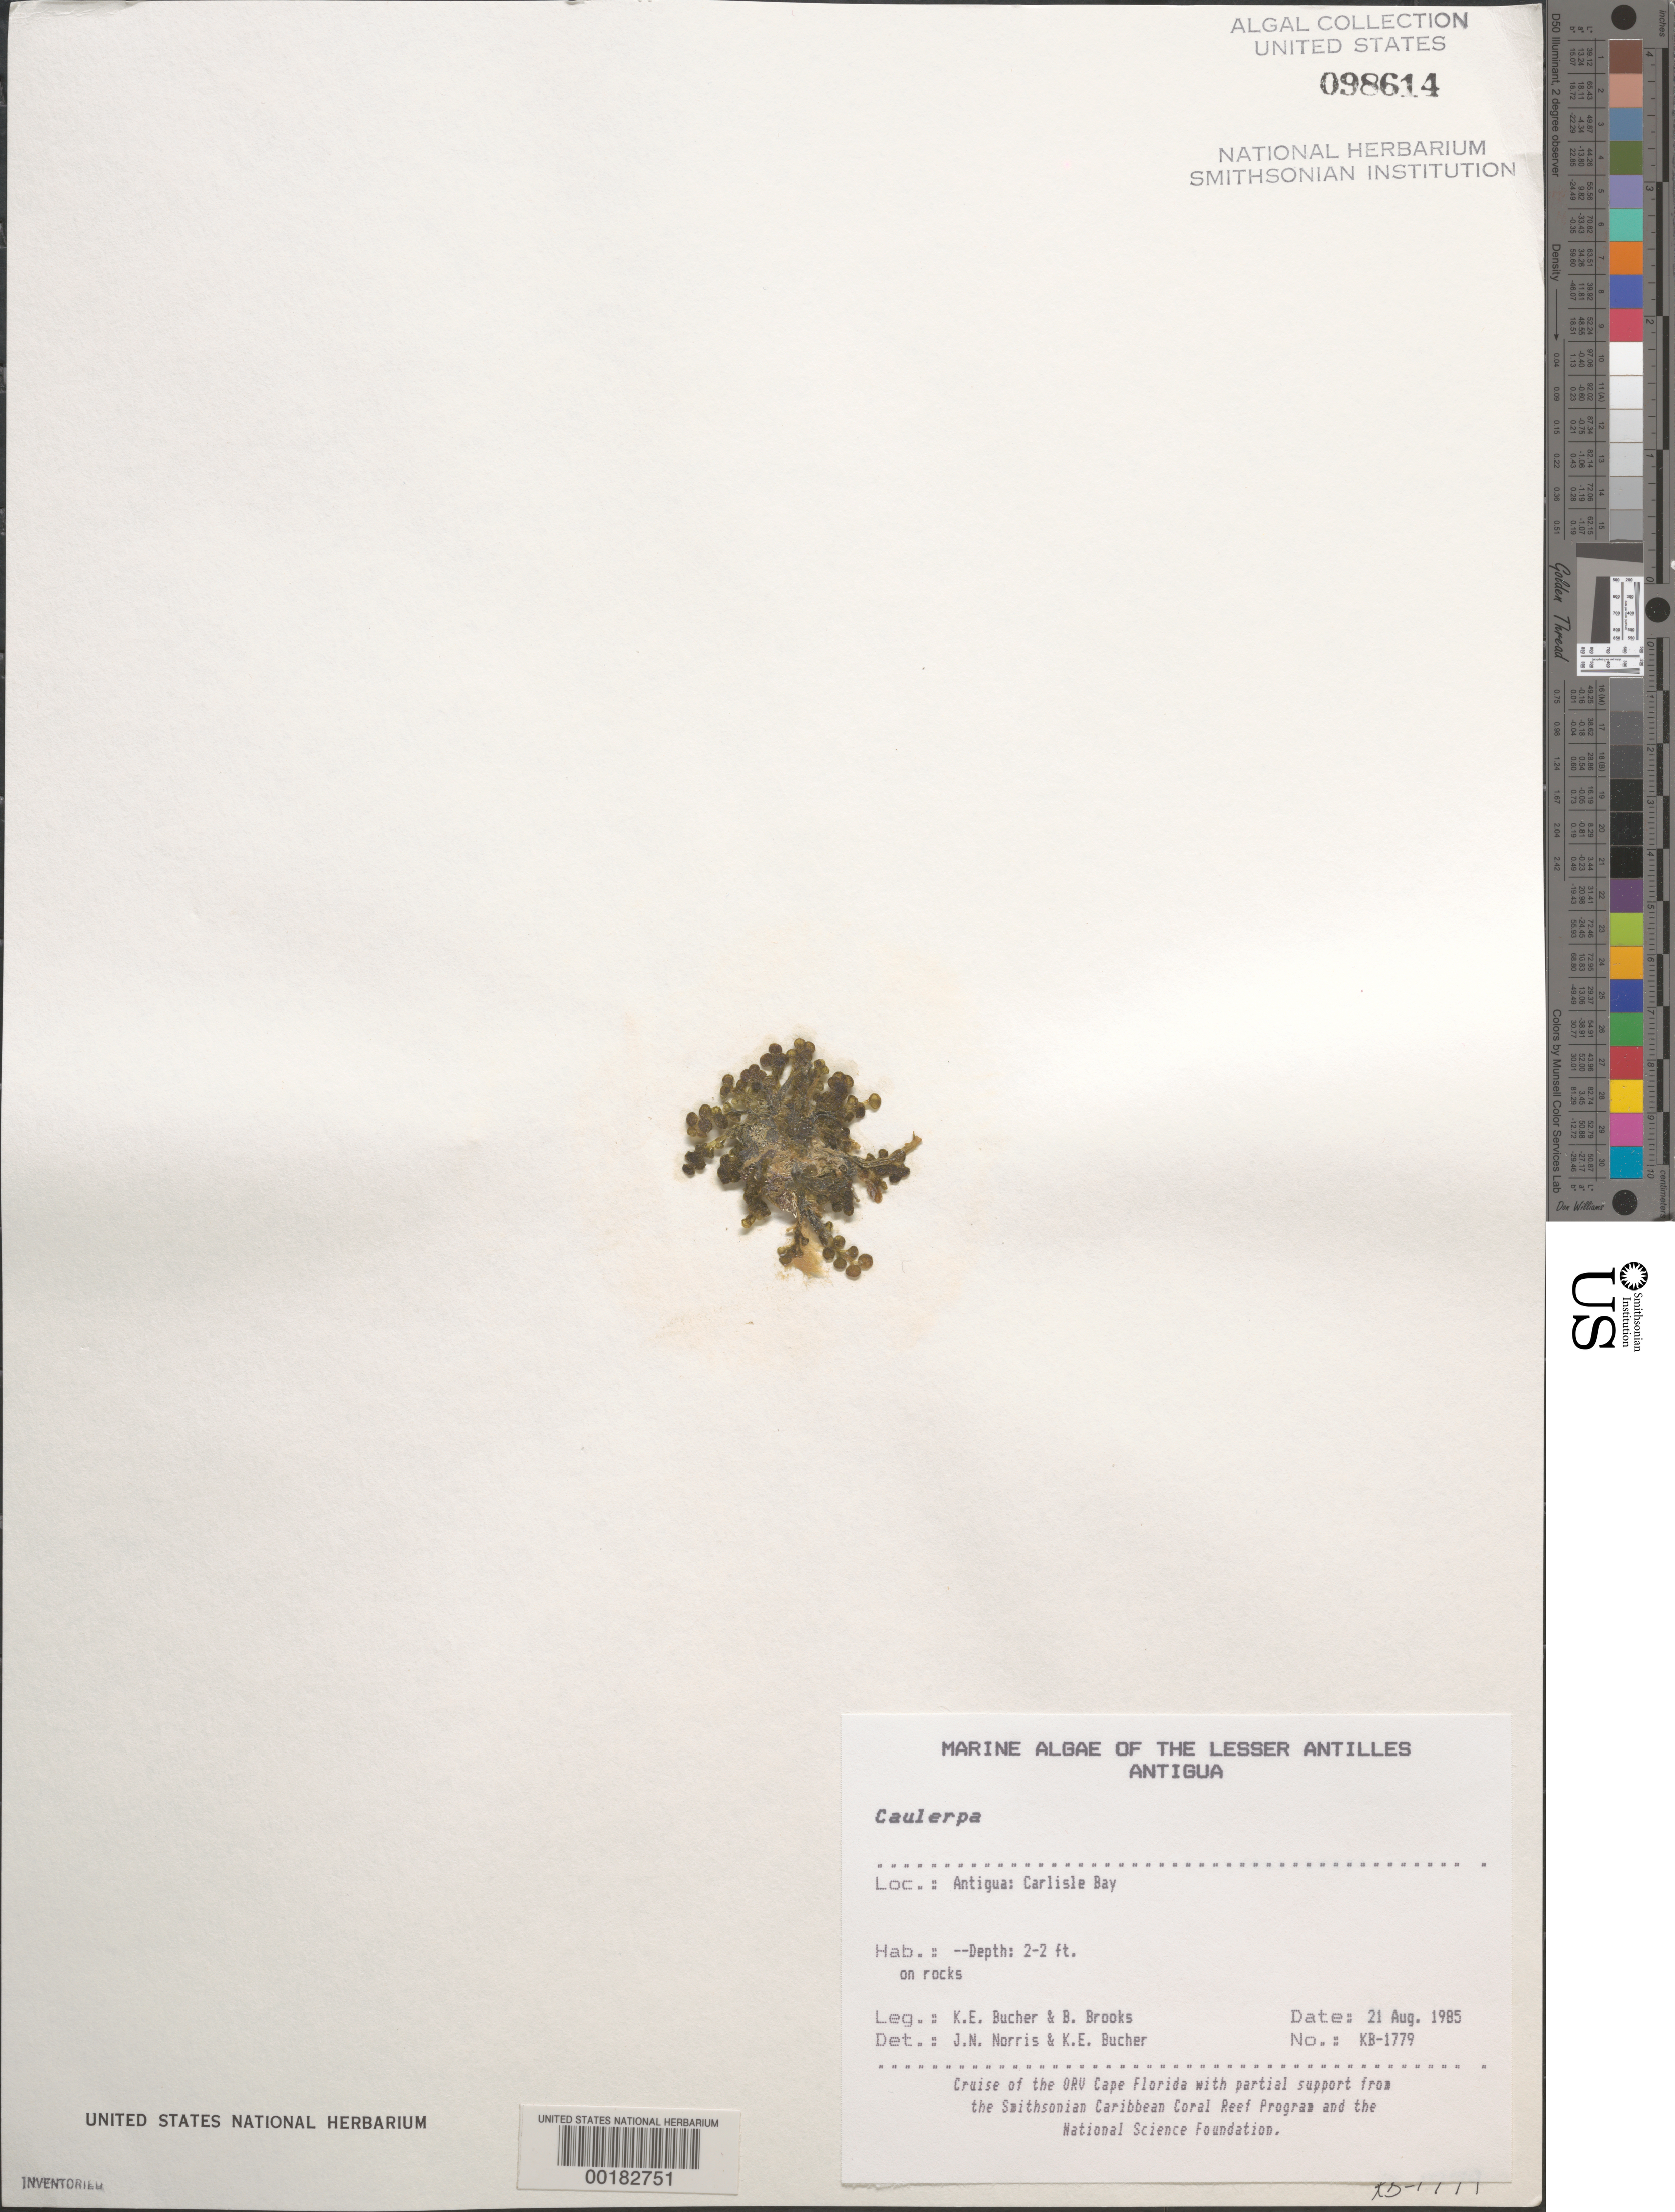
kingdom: Plantae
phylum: Chlorophyta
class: Ulvophyceae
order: Bryopsidales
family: Caulerpaceae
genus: Caulerpa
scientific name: Caulerpa sp.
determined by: Norris, J. N.; Bucher, K. E.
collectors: K. E. Bucher & B. Brooks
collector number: KB-1779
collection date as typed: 21 Aug 1985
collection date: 1985-08-21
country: Antigua and Barbuda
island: Antigua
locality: Carlisle Bay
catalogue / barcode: US 98614